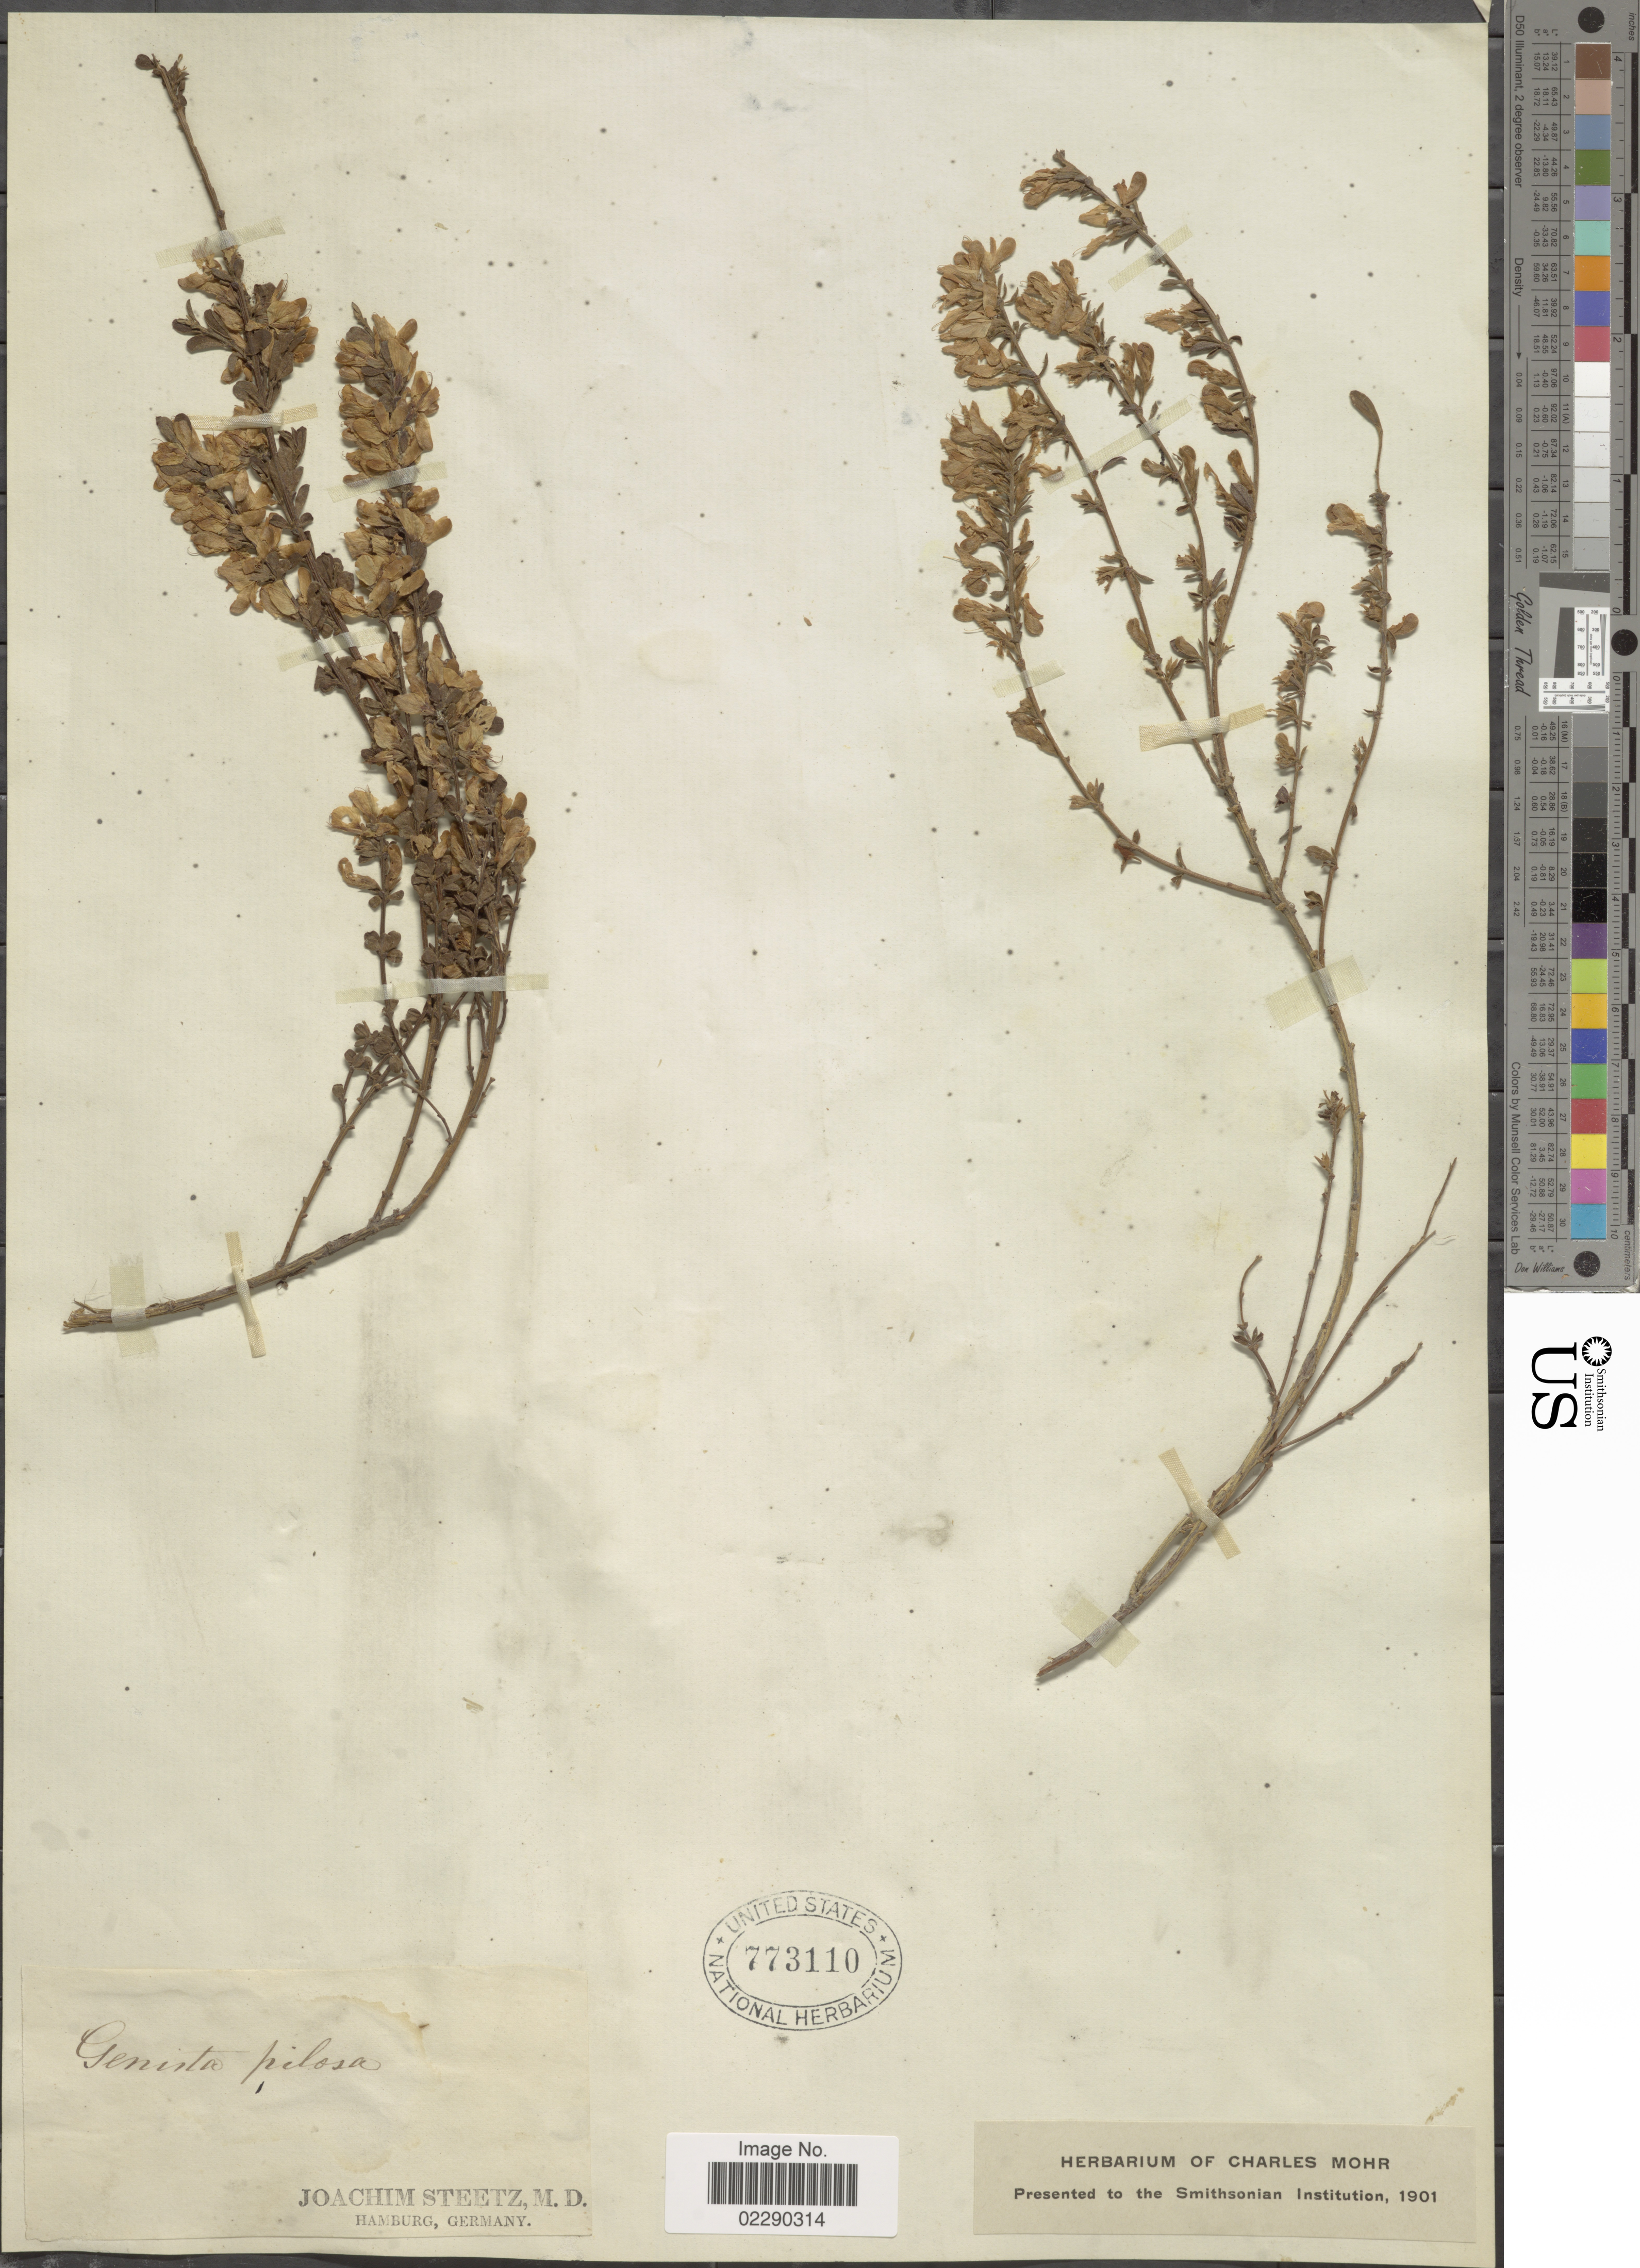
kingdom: Plantae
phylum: Tracheophyta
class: Magnoliopsida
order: Fabales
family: Fabaceae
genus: Genista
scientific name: Genista pilosa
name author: L.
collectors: J. Steetz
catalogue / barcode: US 773110